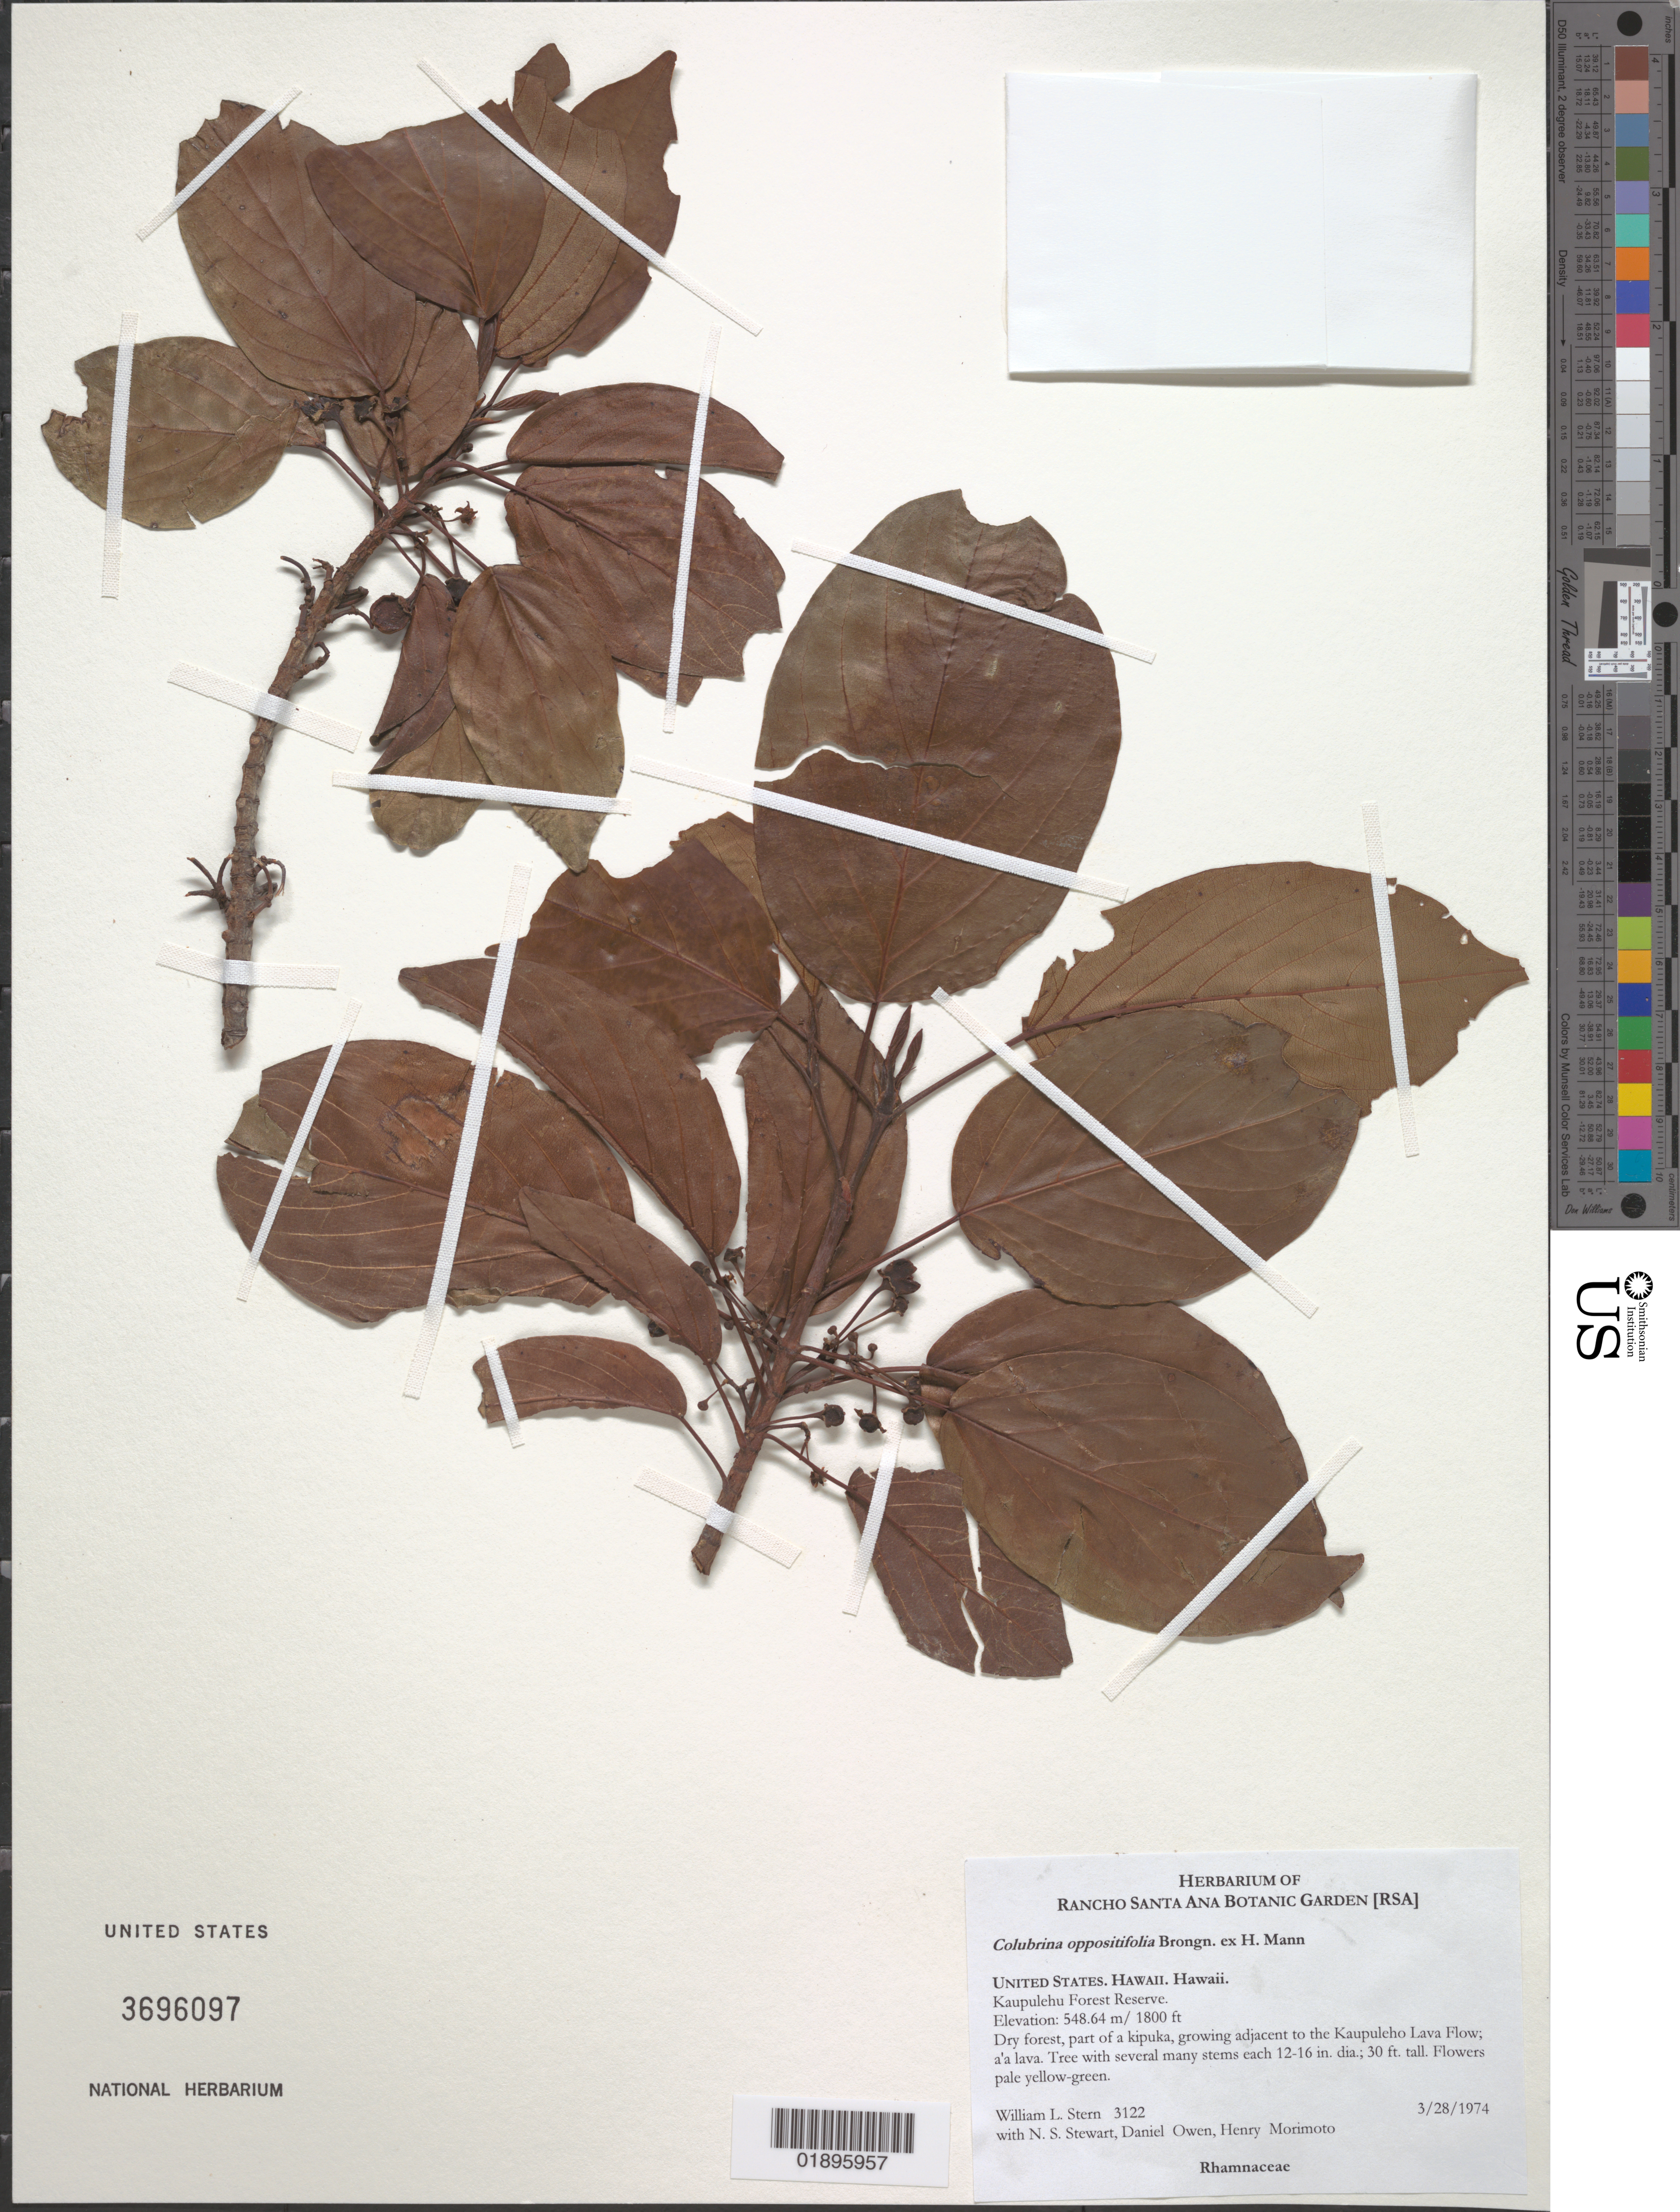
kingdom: Plantae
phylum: Tracheophyta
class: Magnoliopsida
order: Rosales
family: Rhamnaceae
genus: Colubrina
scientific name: Colubrina oppositifolia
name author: Brongn. ex H. Mann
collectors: W. L. Stern, N. Stewart, D. Owen & H. Morimoto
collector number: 3122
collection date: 1974-03-28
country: United States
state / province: Hawaii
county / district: Hawaii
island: Hawaii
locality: Kaupulehu Forest Reserve, part of a kipuka, growing adjacent to the Kaupuleho Lava Flow.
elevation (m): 549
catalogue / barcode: US 3696097